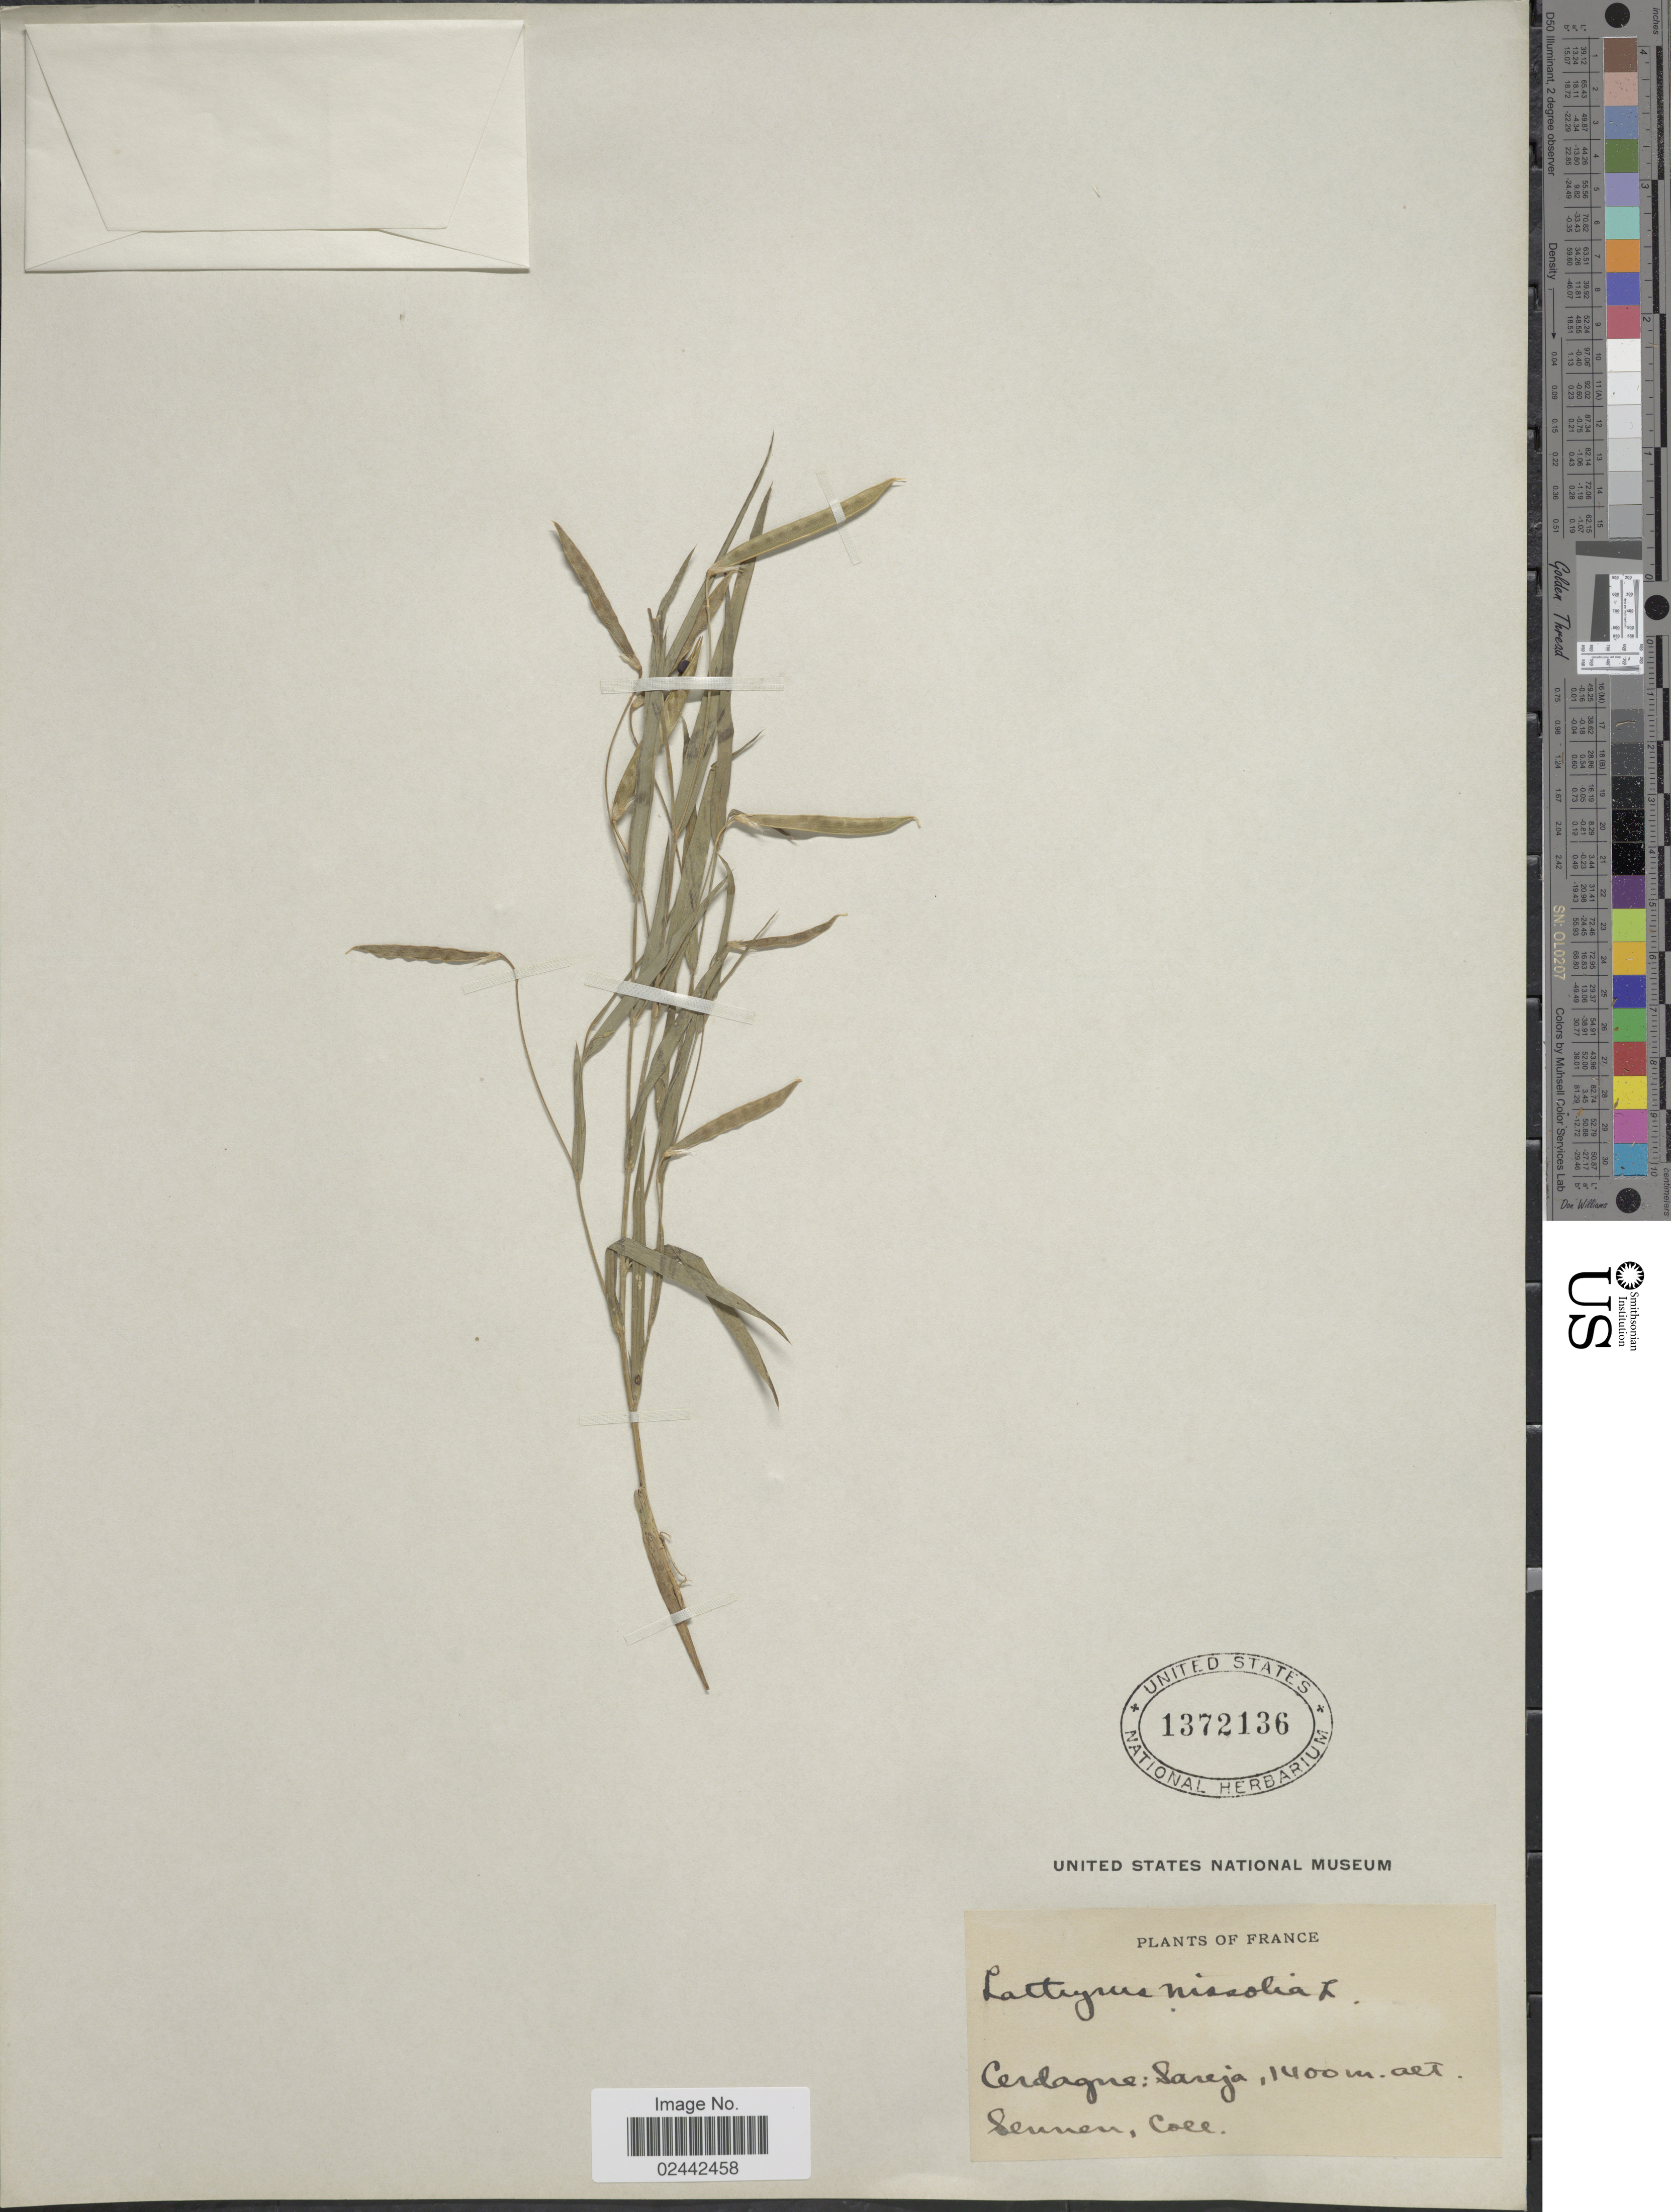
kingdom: Plantae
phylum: Tracheophyta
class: Magnoliopsida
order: Fabales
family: Fabaceae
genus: Lathyrus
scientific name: Lathyrus nissolia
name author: L.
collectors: E. Sennen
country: Spain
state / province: Islas Baleares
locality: Cerdagne: Sareja.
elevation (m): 1400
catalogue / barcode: US 1372136